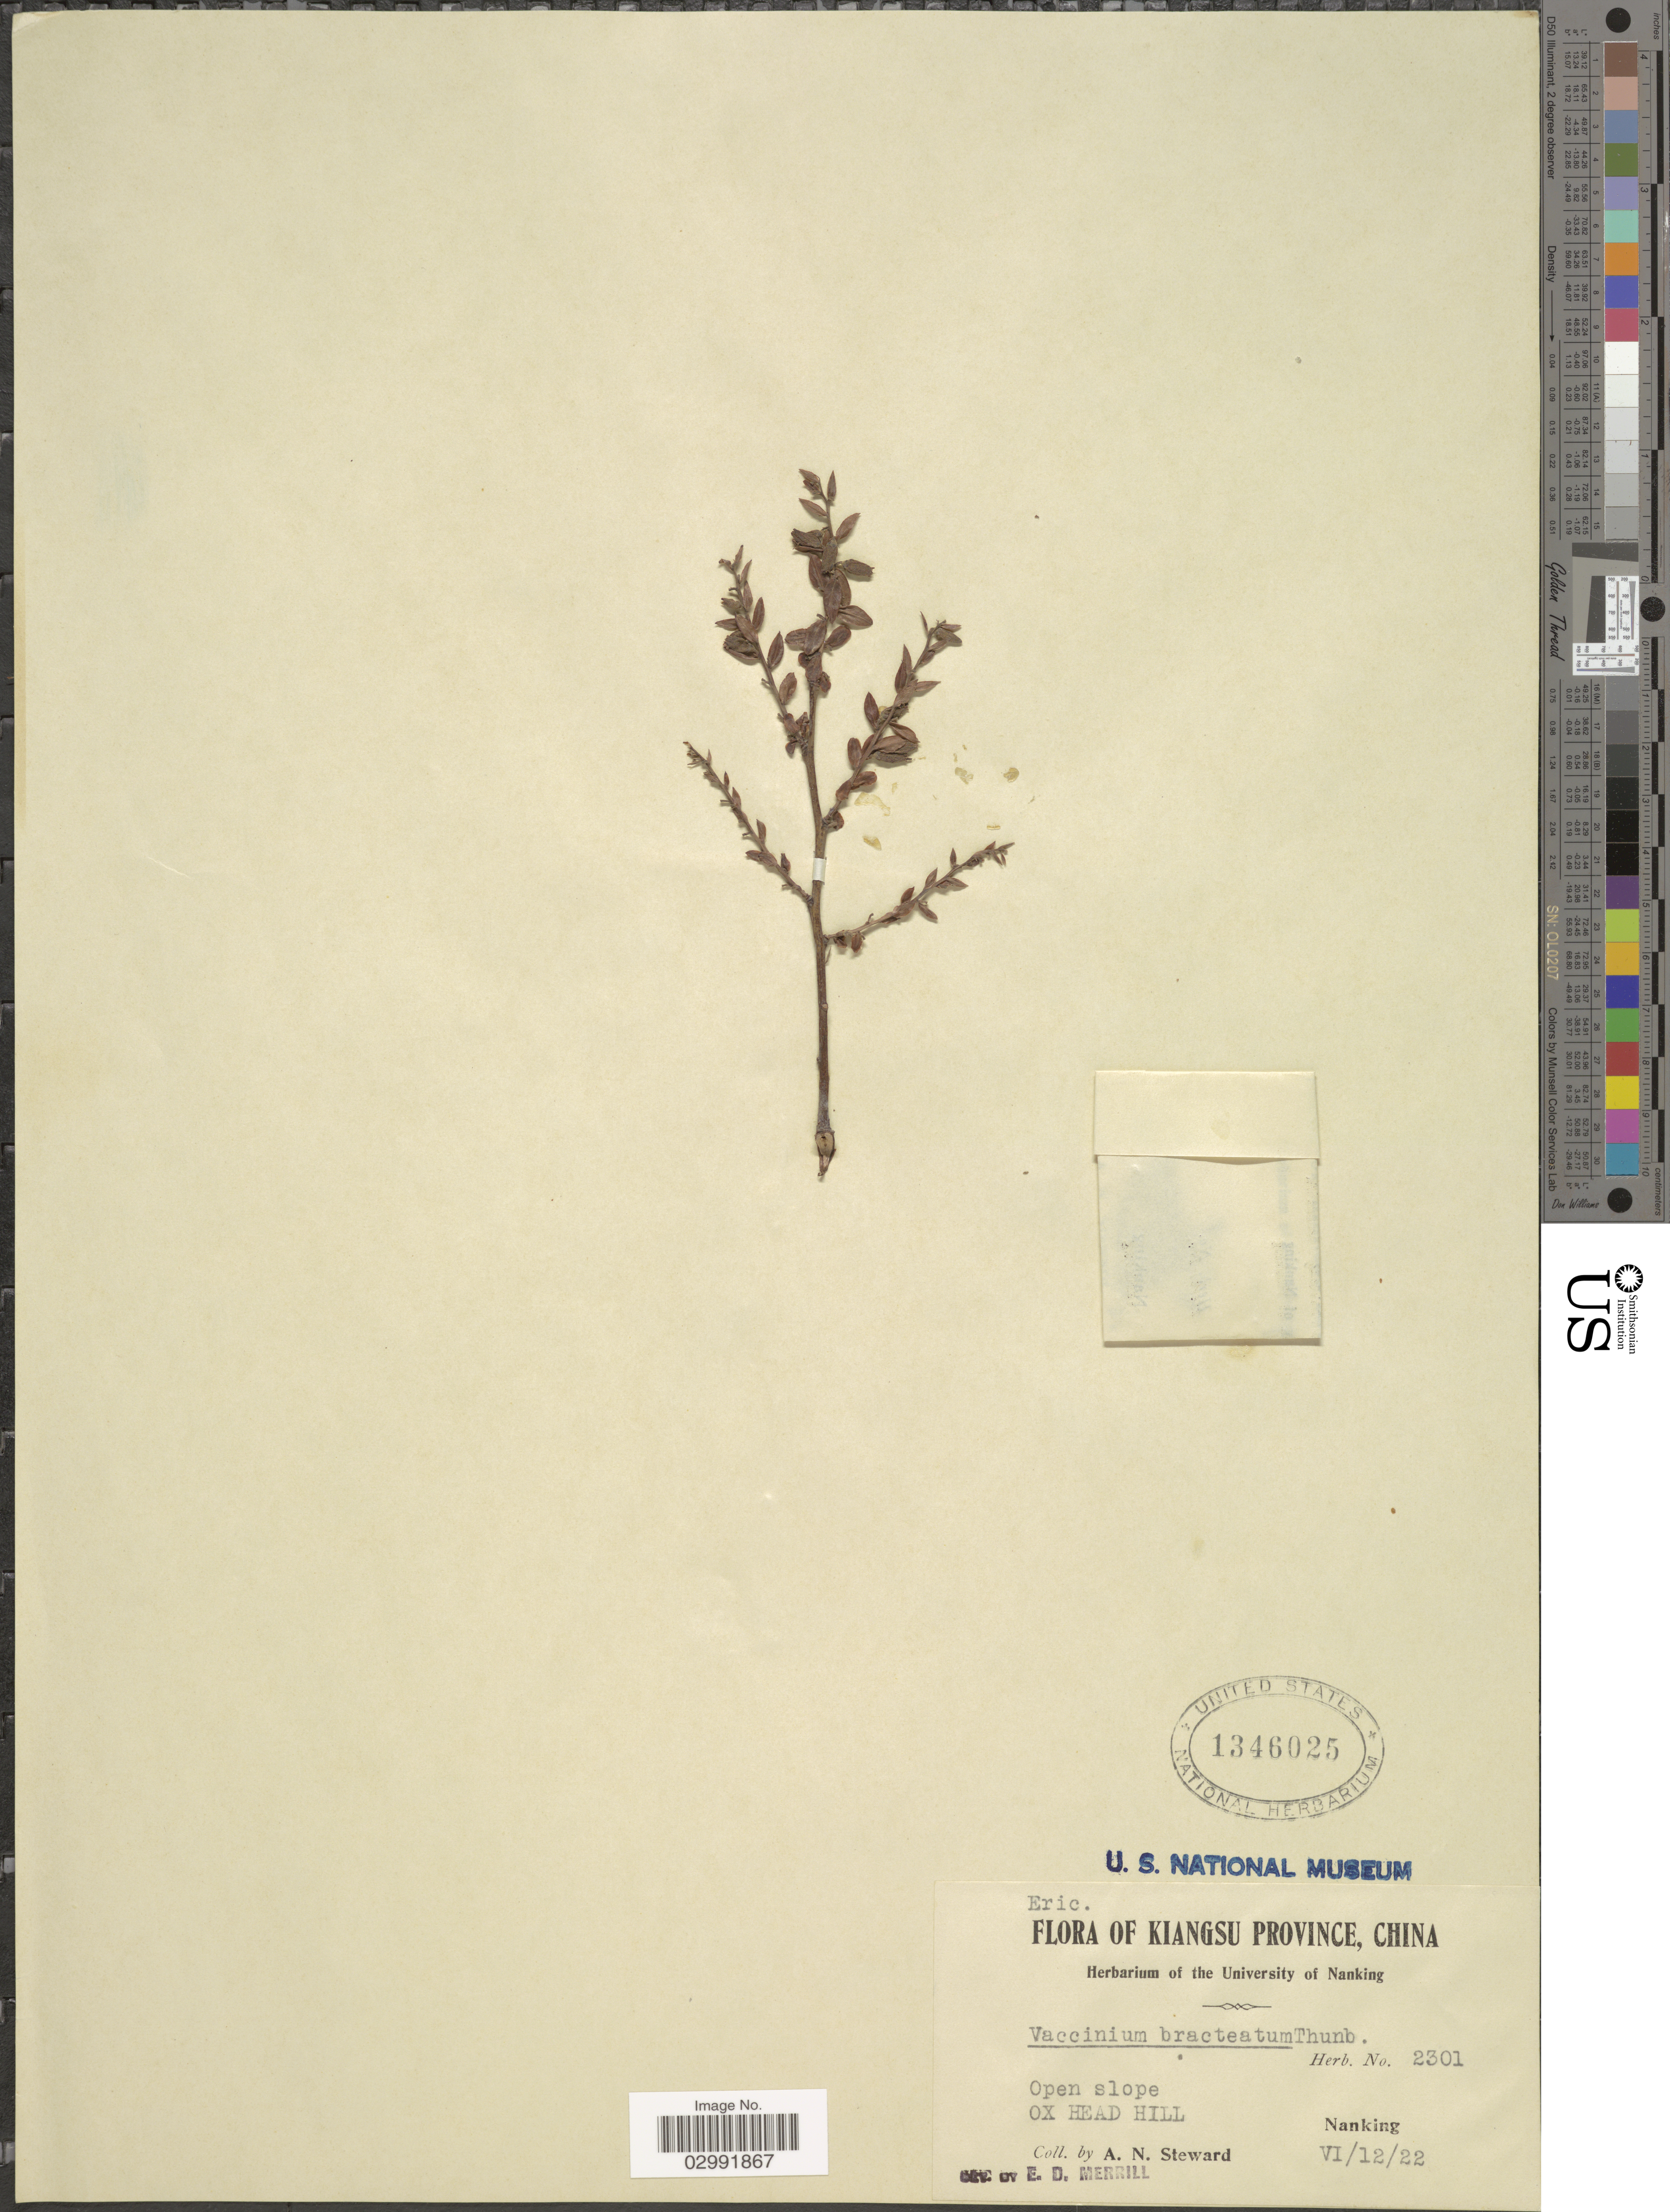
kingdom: Plantae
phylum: Tracheophyta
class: Magnoliopsida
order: Ericales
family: Ericaceae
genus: Vaccinium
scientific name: Vaccinium bracteatum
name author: Thunb.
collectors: A. N. Steward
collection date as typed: Transcribed d/m/y: 12/6/22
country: China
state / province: Jiangsu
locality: Kiangsu Province. Ox Head Hill. Nanking.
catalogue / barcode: US 1346025